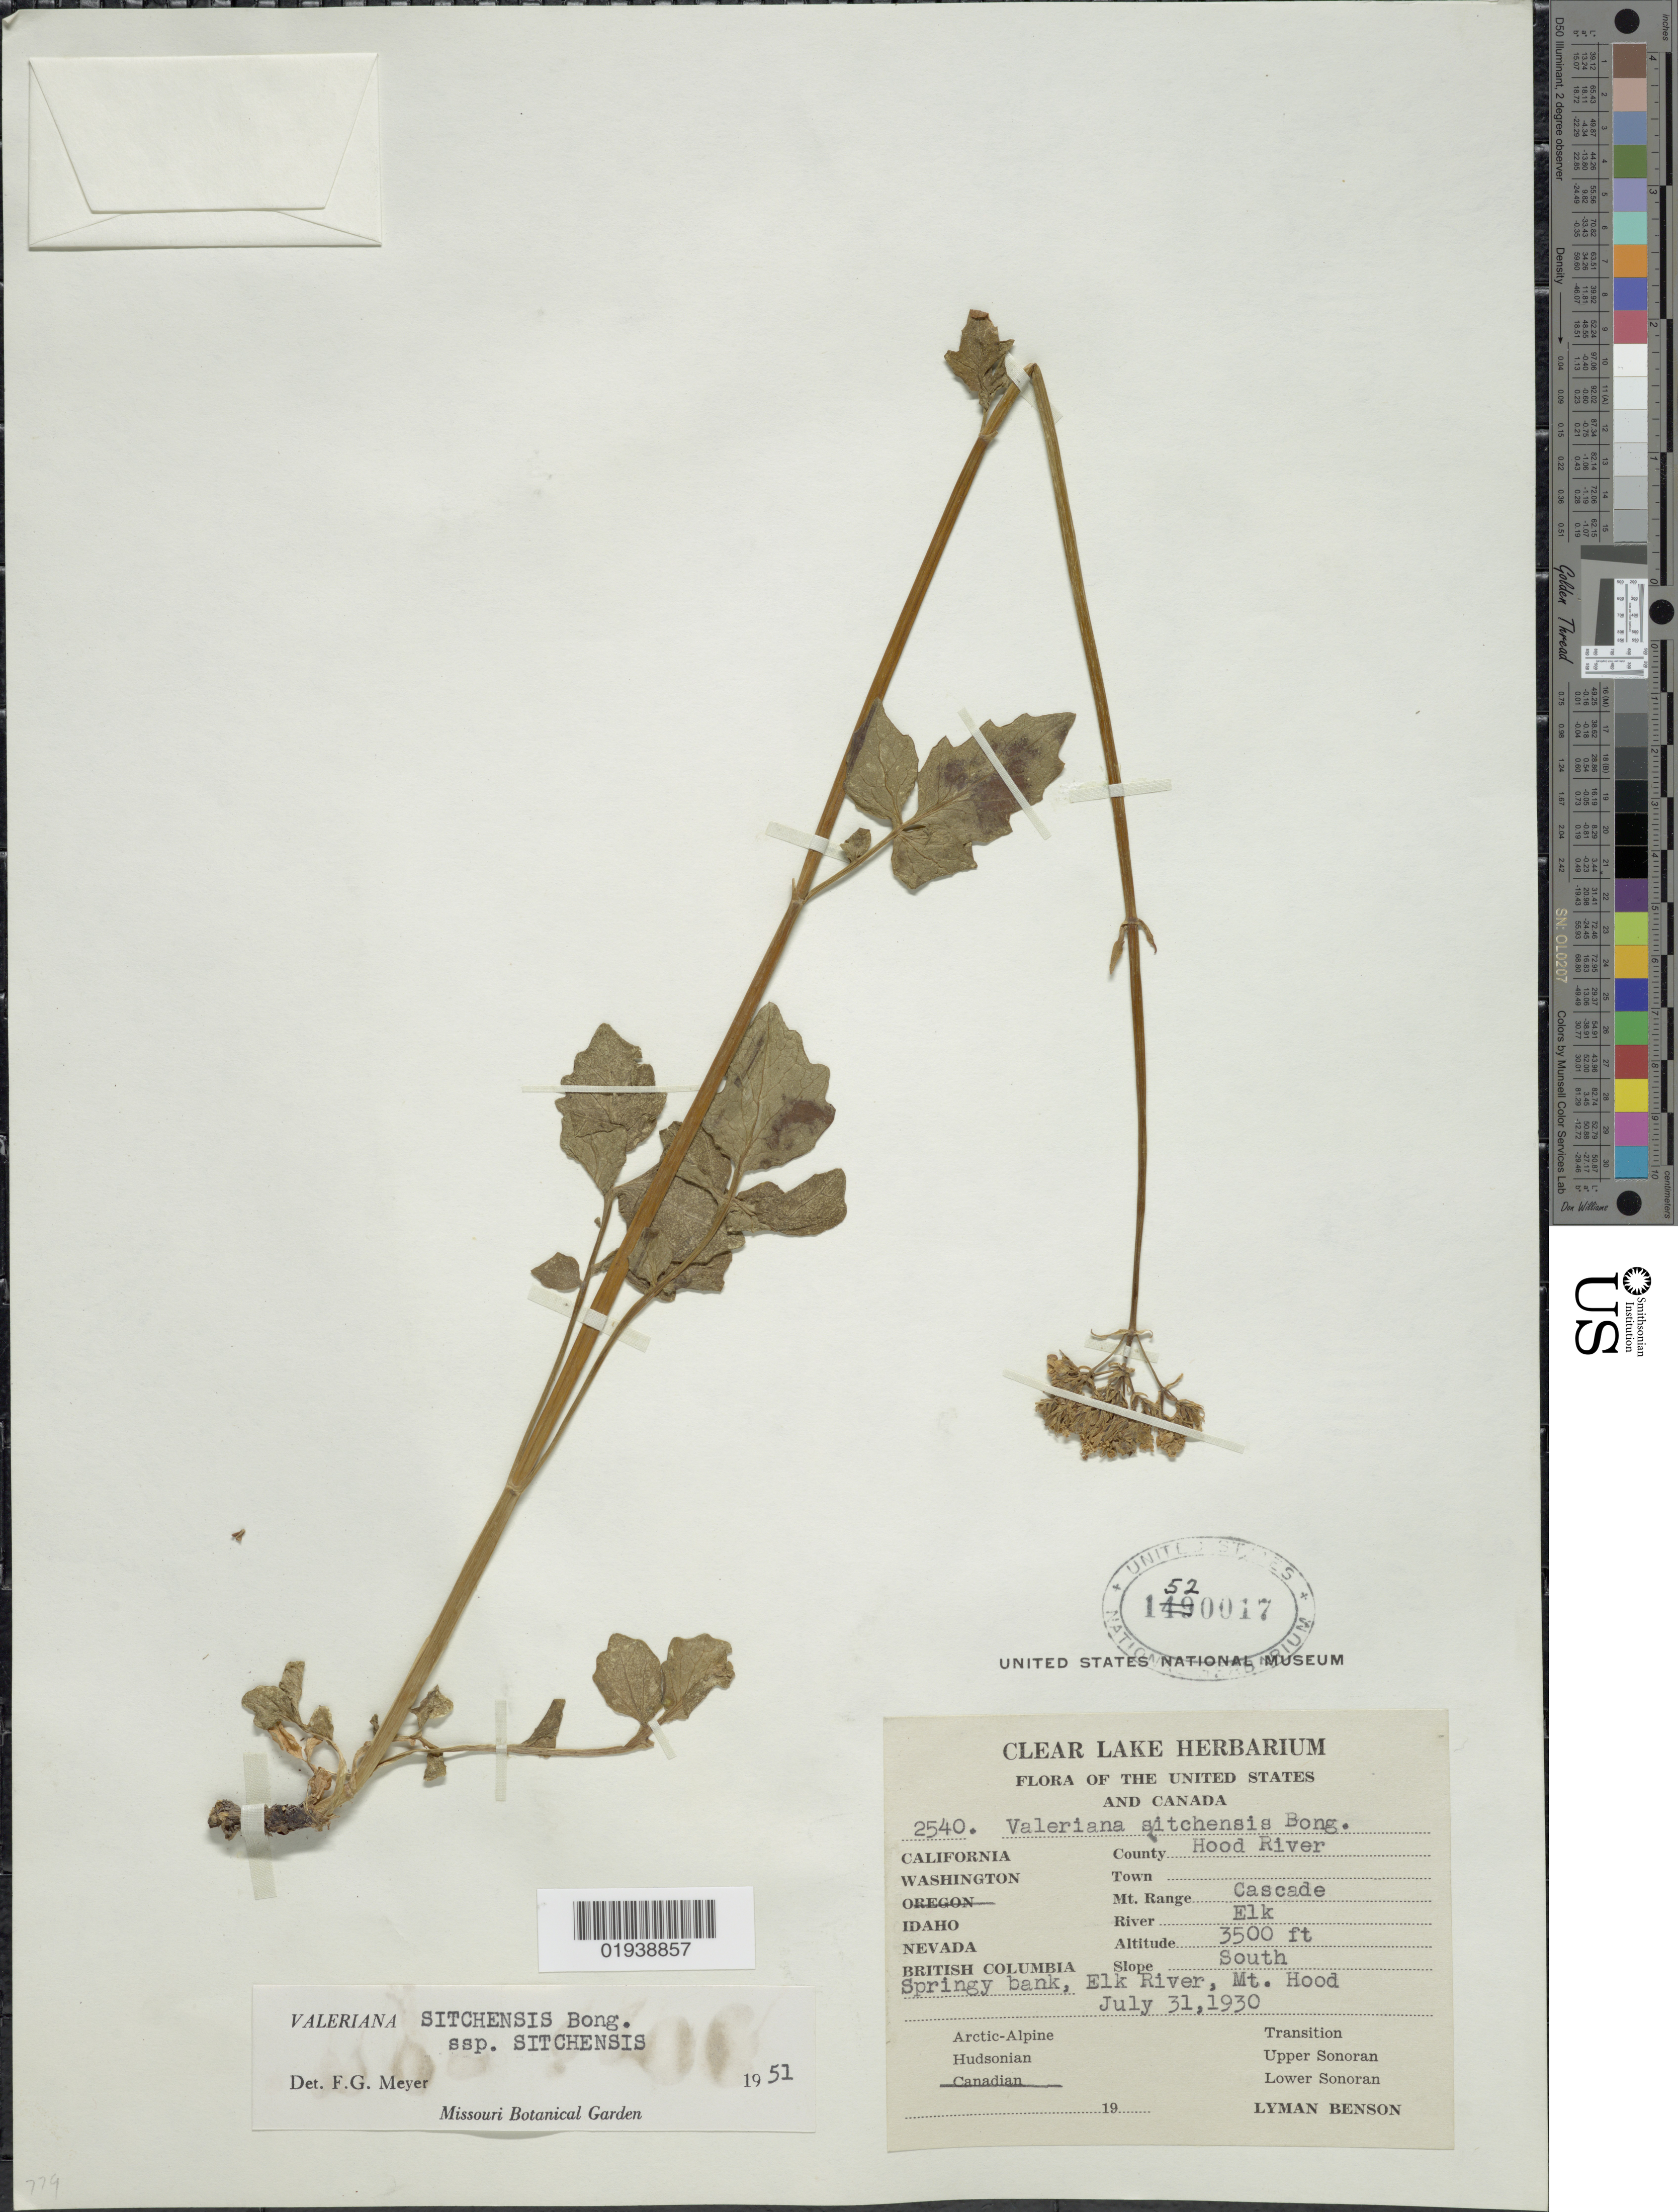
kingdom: Plantae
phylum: Tracheophyta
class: Magnoliopsida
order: Dipsacales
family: Caprifoliaceae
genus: Valeriana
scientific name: Valeriana sitchensis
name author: Bong.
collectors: L. D. Benson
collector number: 2540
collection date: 1930-07-31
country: United States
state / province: Oregon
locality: County Hood River, Mt. Range Cascade, River Elk, South Springy bank, Elk River, Mt. Hood.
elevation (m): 1067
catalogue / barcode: US 1520017